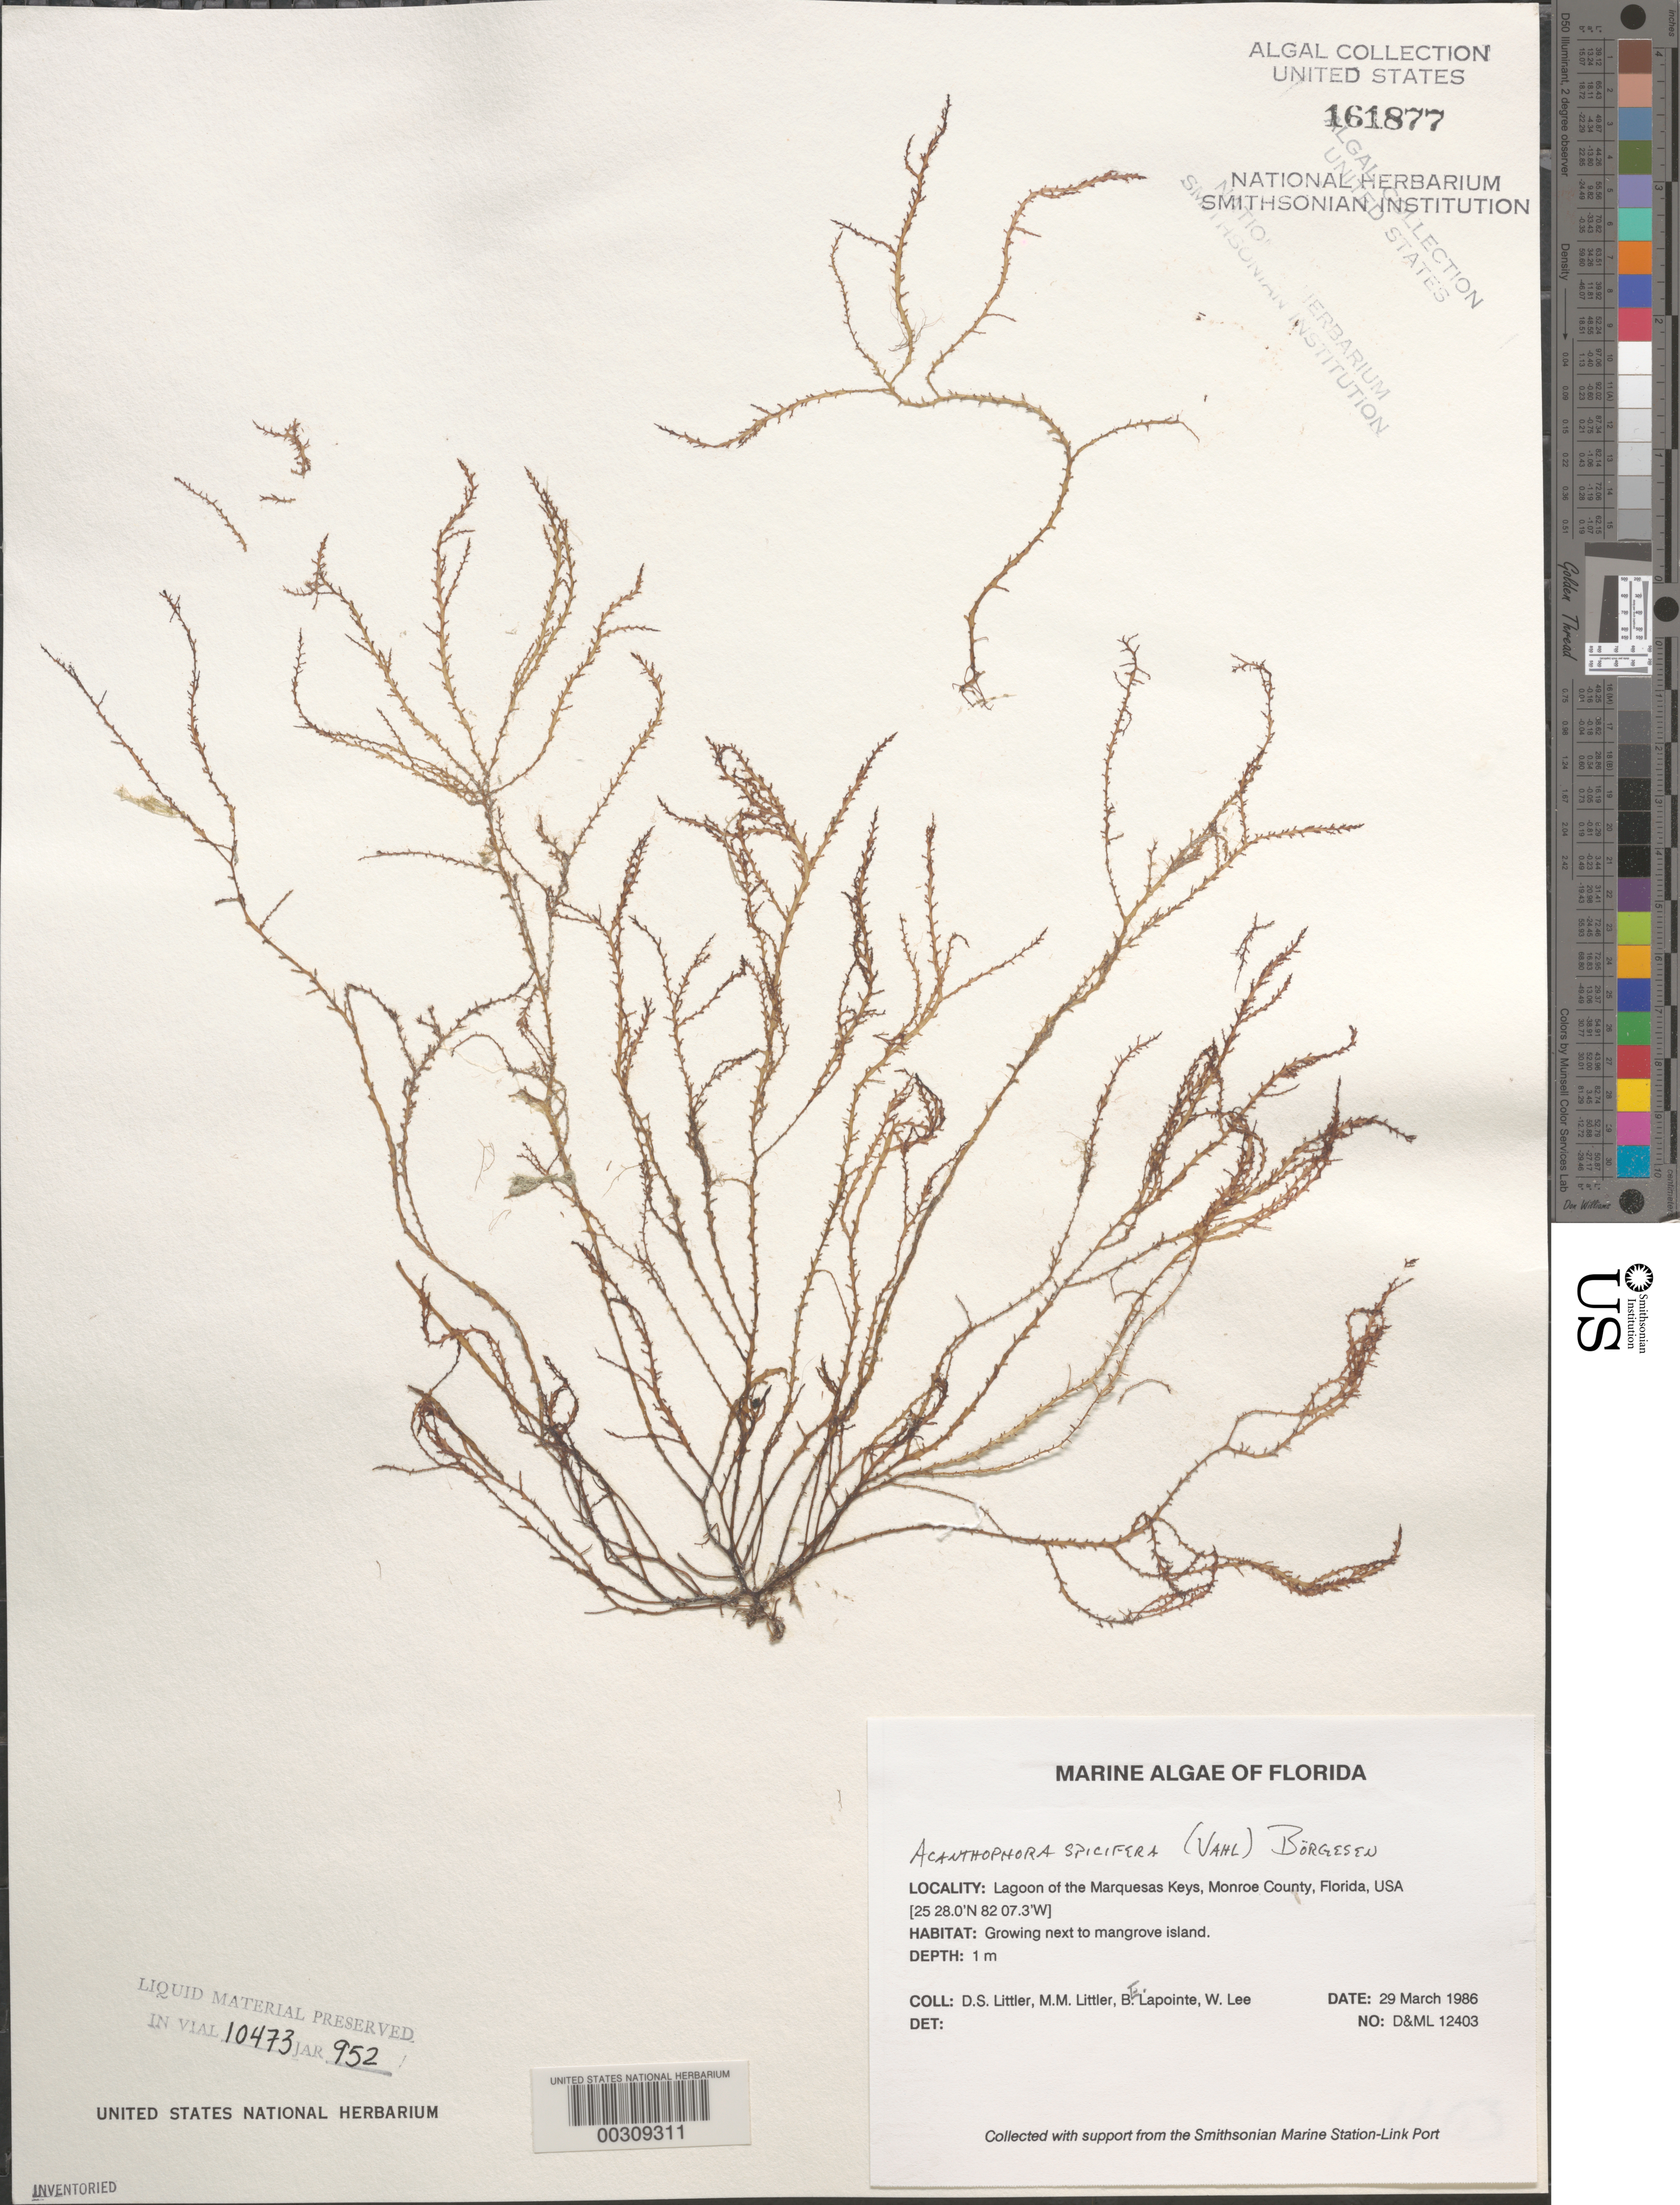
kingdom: Plantae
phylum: Rhodophyta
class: Florideophyceae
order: Ceramiales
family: Rhodomelaceae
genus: Acanthophora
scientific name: Acanthophora spicifera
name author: (Vahl) Børgesen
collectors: D. S. Littler, M. M. Littler, B. Lapointe & W. Lee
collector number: D&ML 12403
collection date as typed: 29 Mar 1986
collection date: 1986-03-29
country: United States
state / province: Florida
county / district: Monroe County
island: Marquesas Keys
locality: Marquesas Keys lagoon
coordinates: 25 28.0' N, 82 07.3' W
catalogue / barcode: US 161877